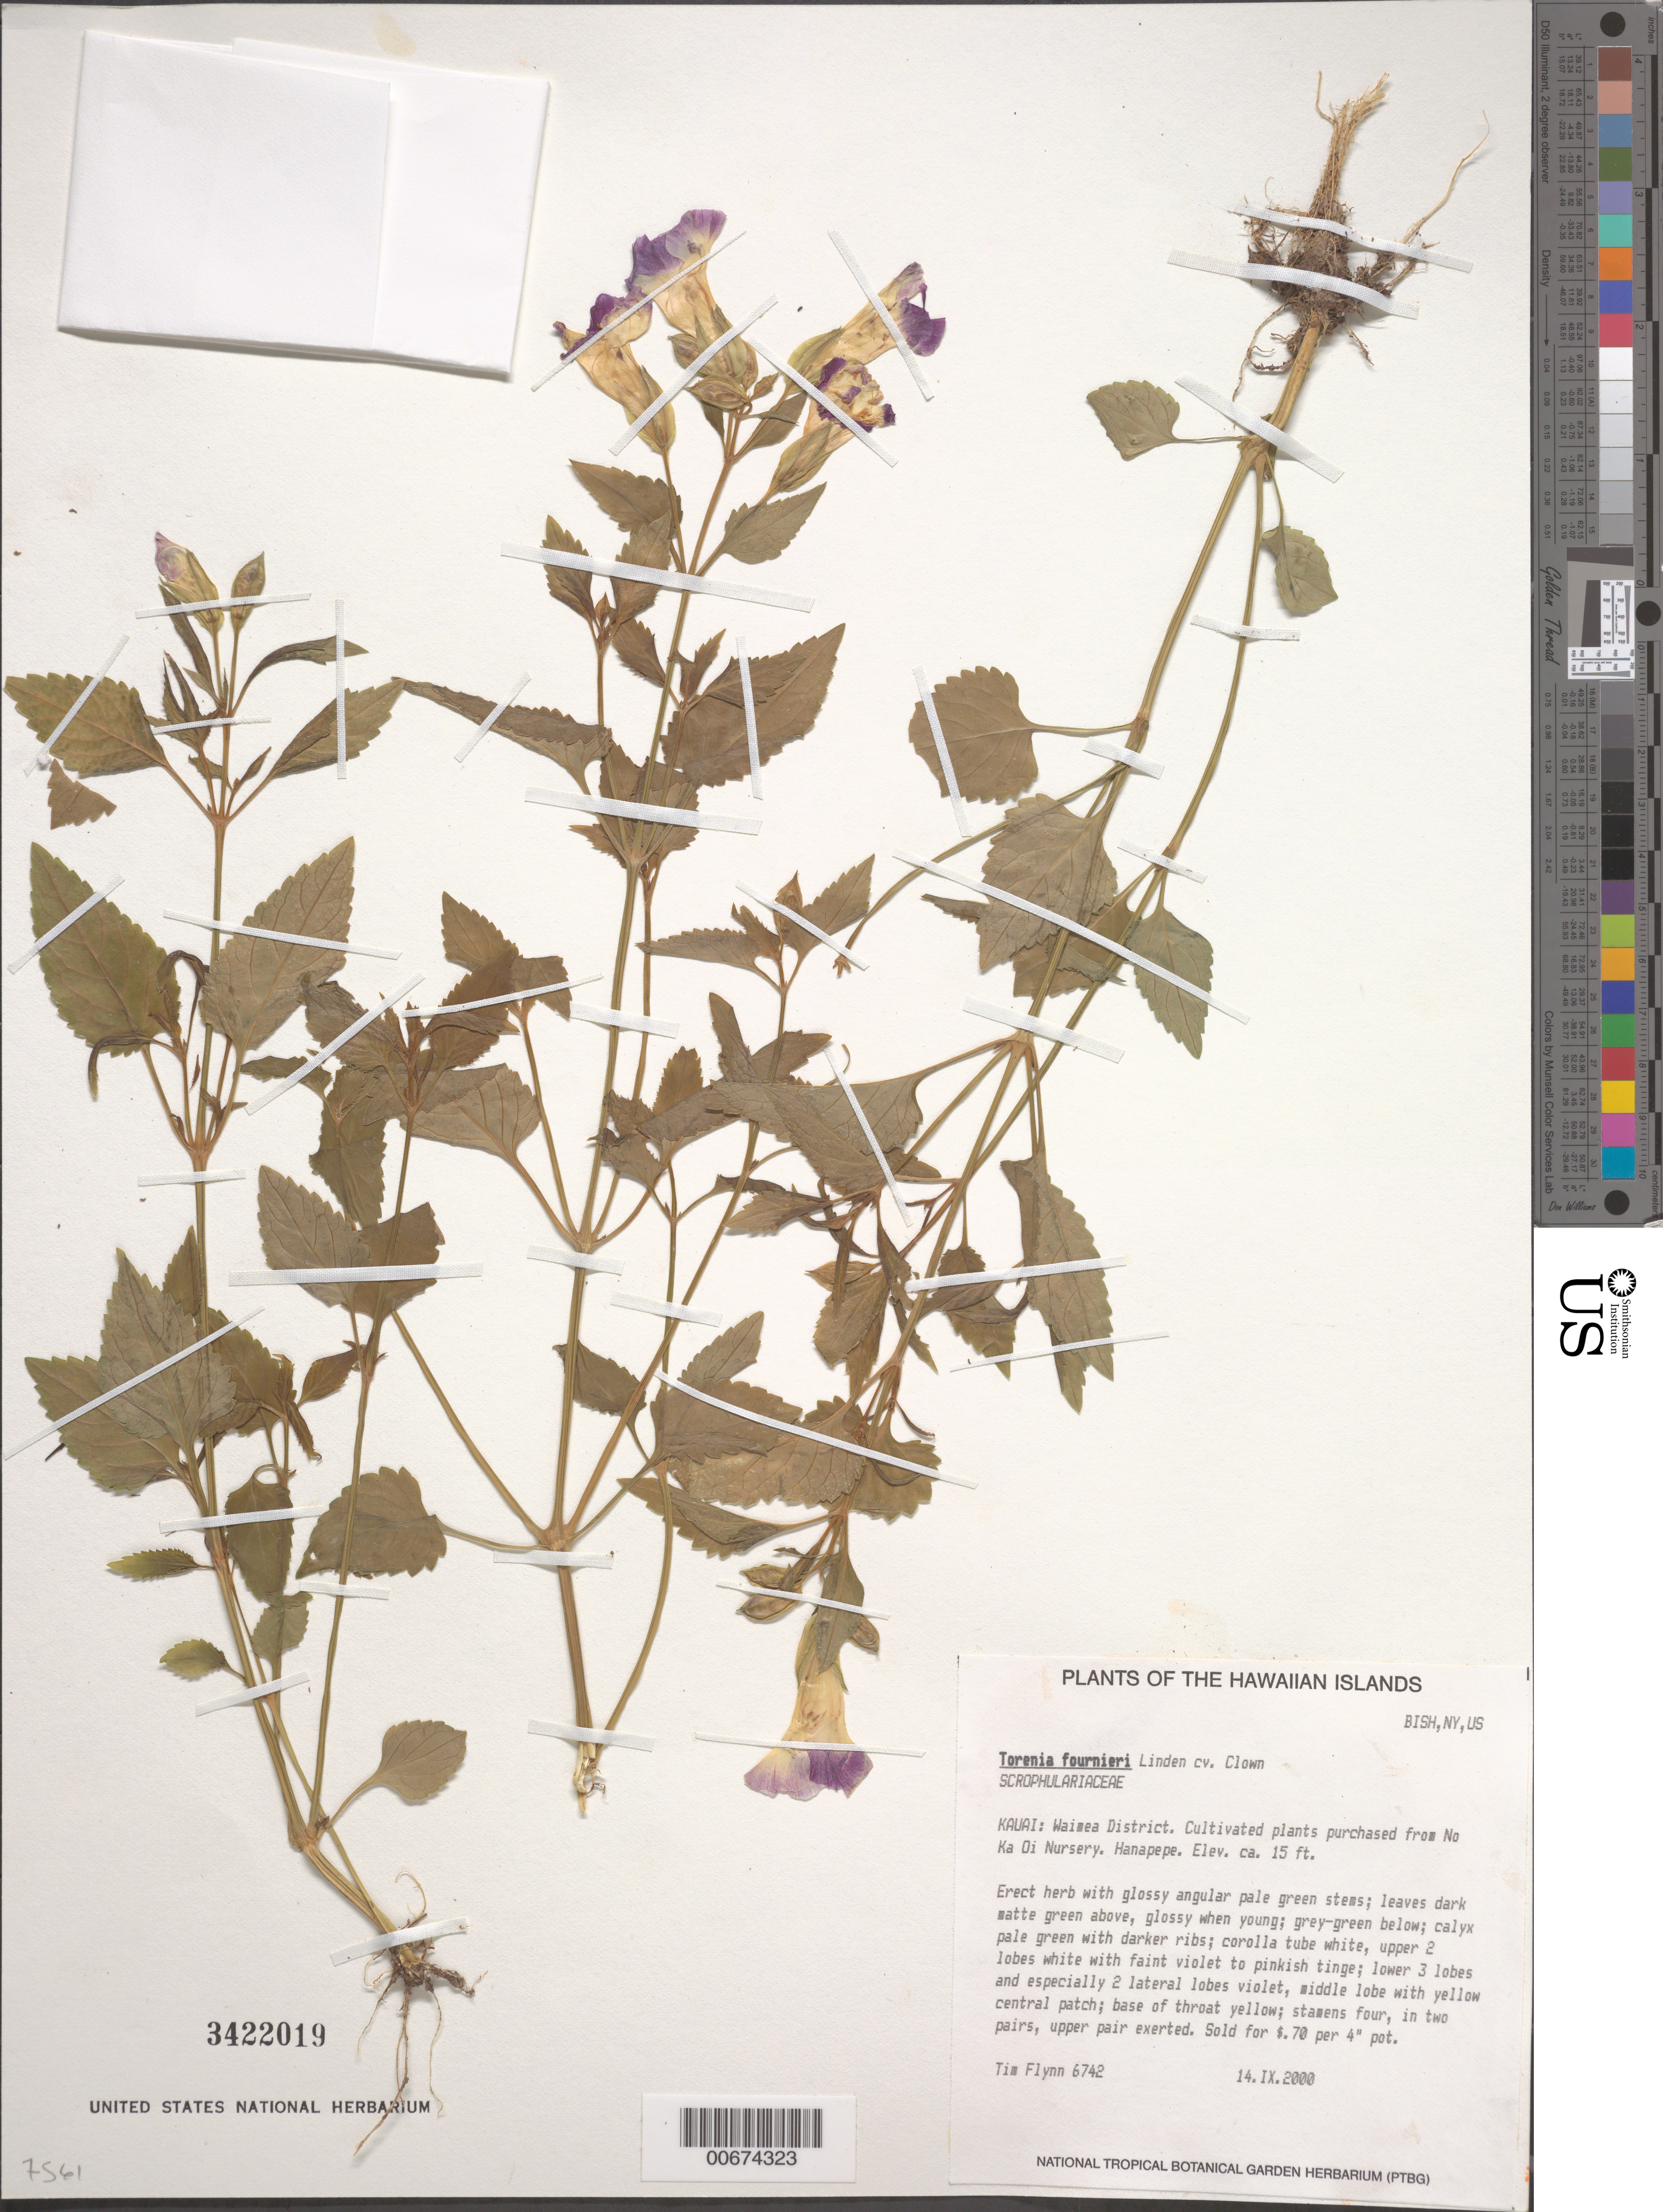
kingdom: Plantae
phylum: Tracheophyta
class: Magnoliopsida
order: Lamiales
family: Linderniaceae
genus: Torenia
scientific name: Torenia fournieri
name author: Linden ex E. Fourn.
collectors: T. W. Flynn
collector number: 6742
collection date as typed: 14 Sep 2000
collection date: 2000-09-14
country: United States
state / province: Hawaii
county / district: Kauai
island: Kaua'i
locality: Waimea District, purchased from No Ka Oi Nursery, Hanapepe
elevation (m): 4.6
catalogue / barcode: US 3422019